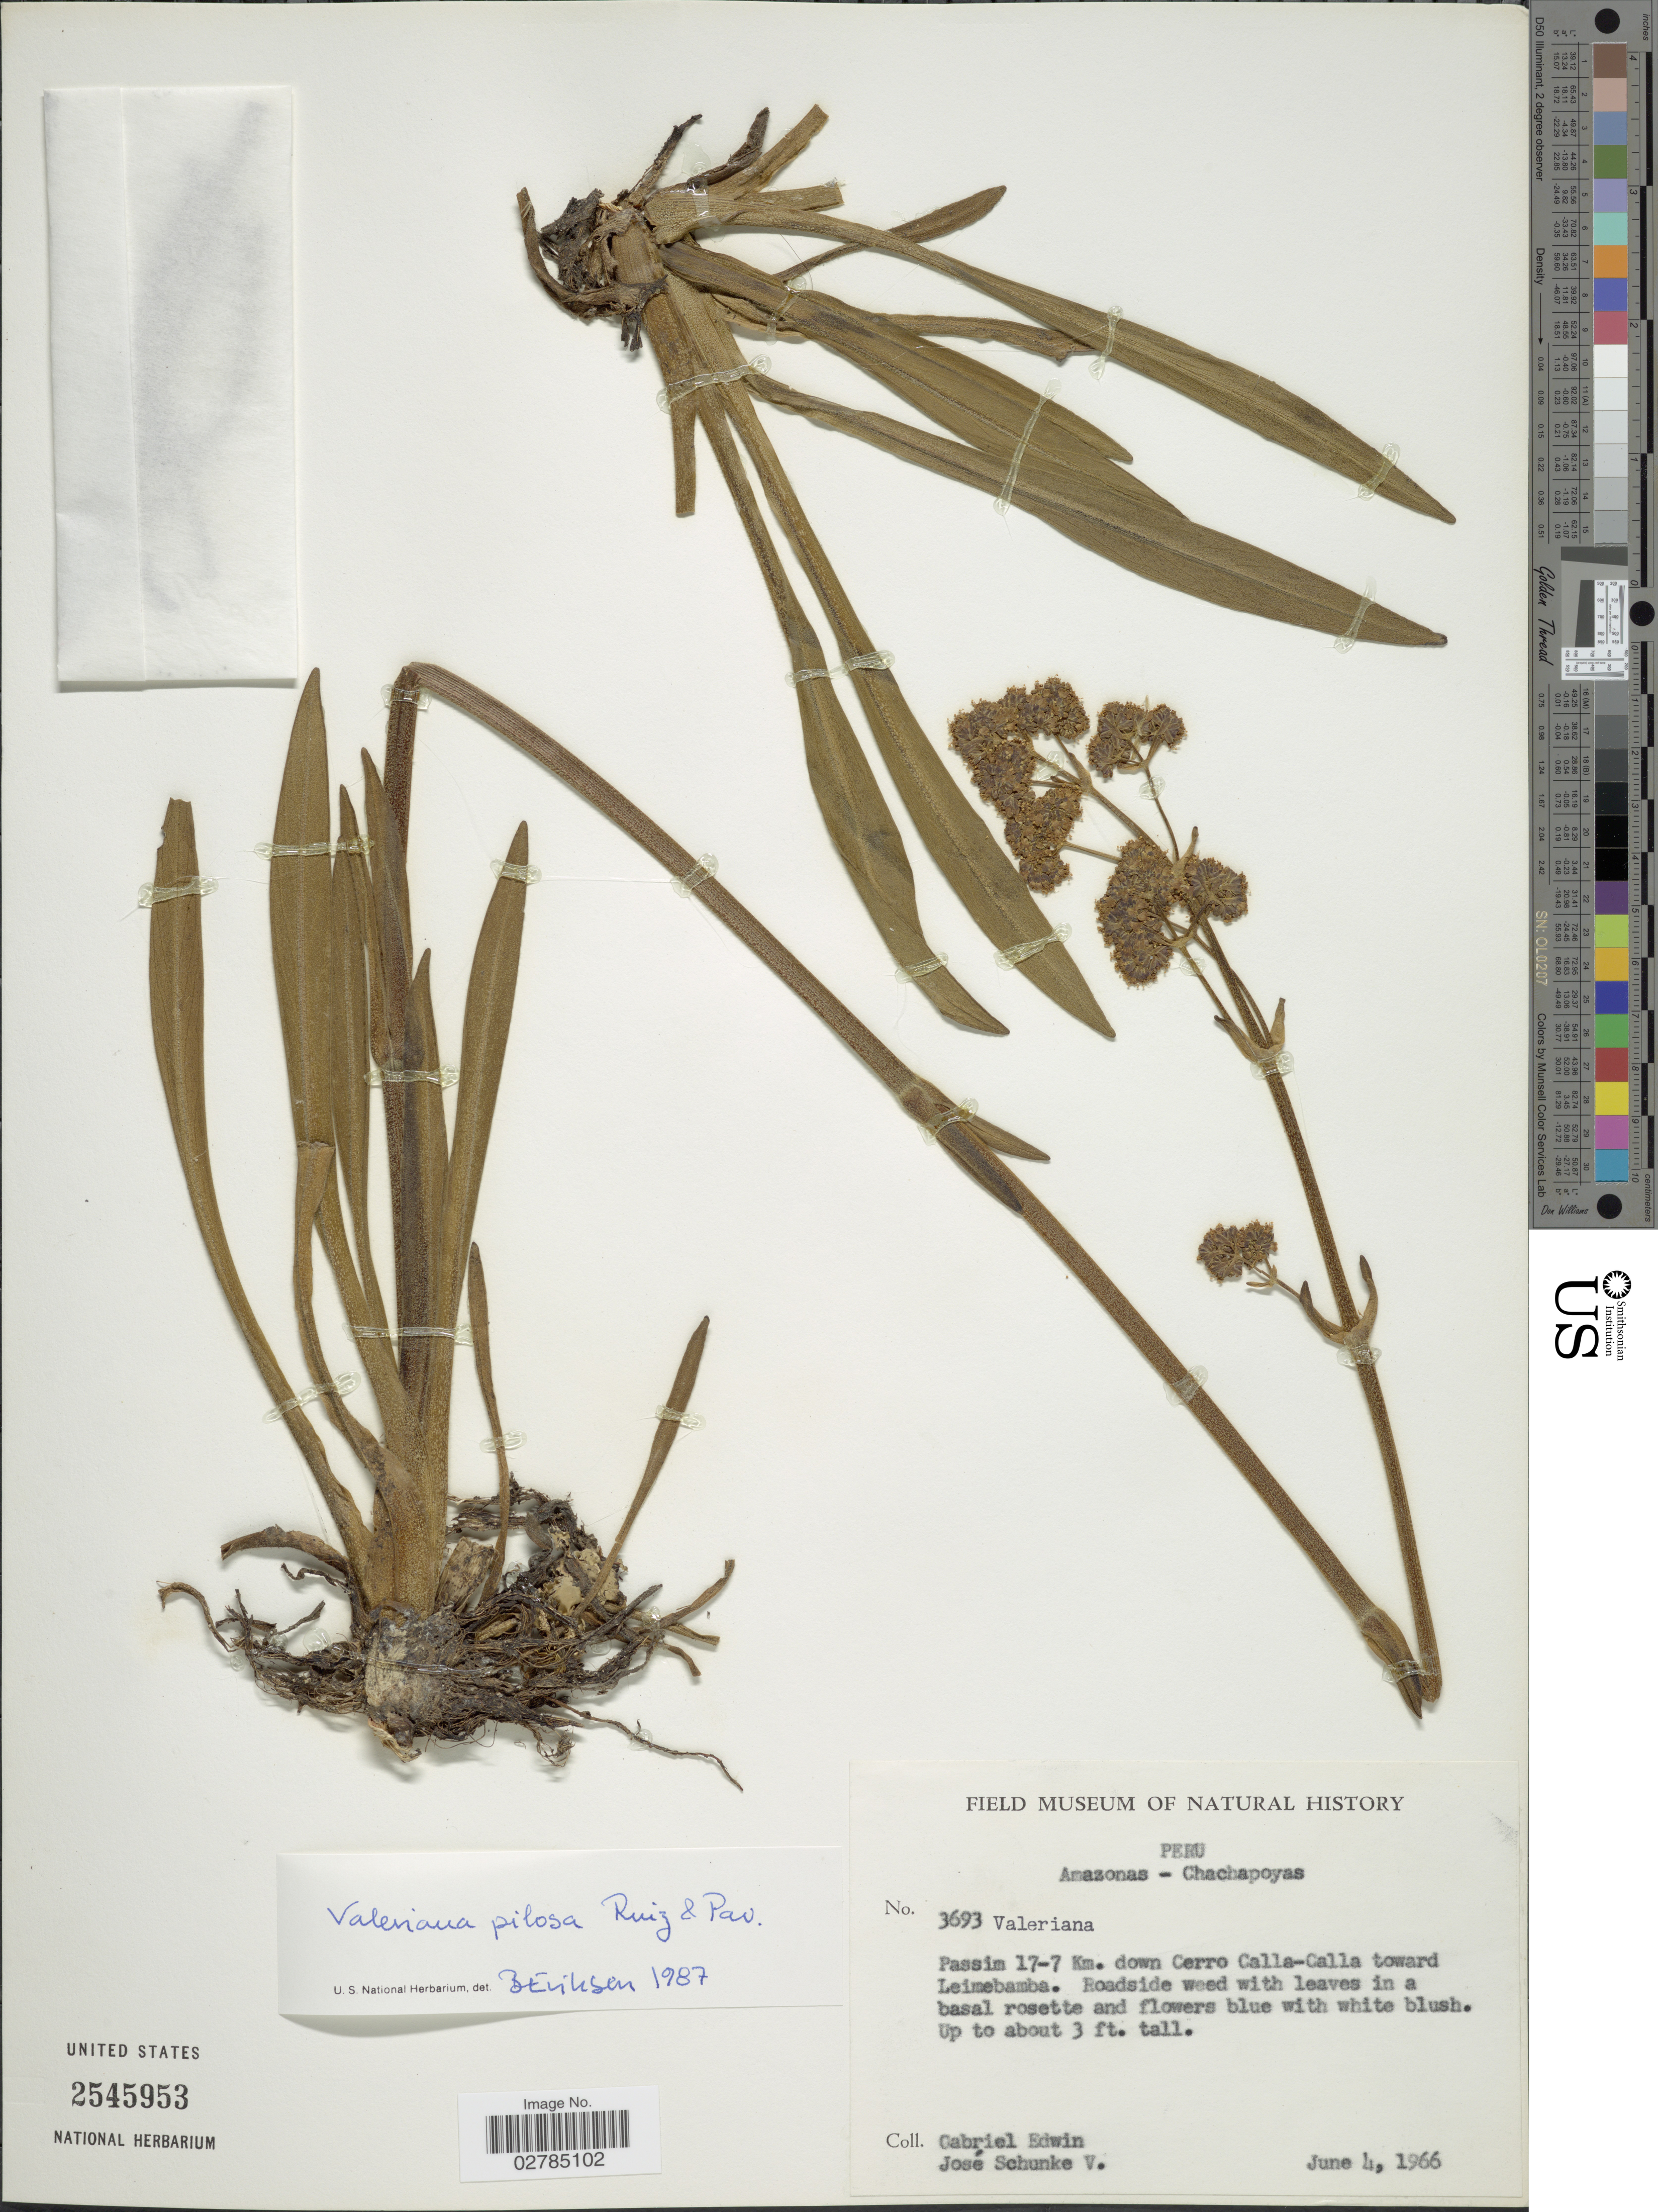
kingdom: Plantae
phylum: Tracheophyta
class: Magnoliopsida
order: Dipsacales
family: Caprifoliaceae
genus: Valeriana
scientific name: Valeriana pilosa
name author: Ruiz & Pav.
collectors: G. Edwin & J. Schunke Vigo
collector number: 3693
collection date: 1966-06-04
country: Peru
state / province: Amazonas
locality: Chachapoyas, Passim 17-7 Km. down Cerro Calla-Calla toward Leimebamba.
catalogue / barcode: US 2545953